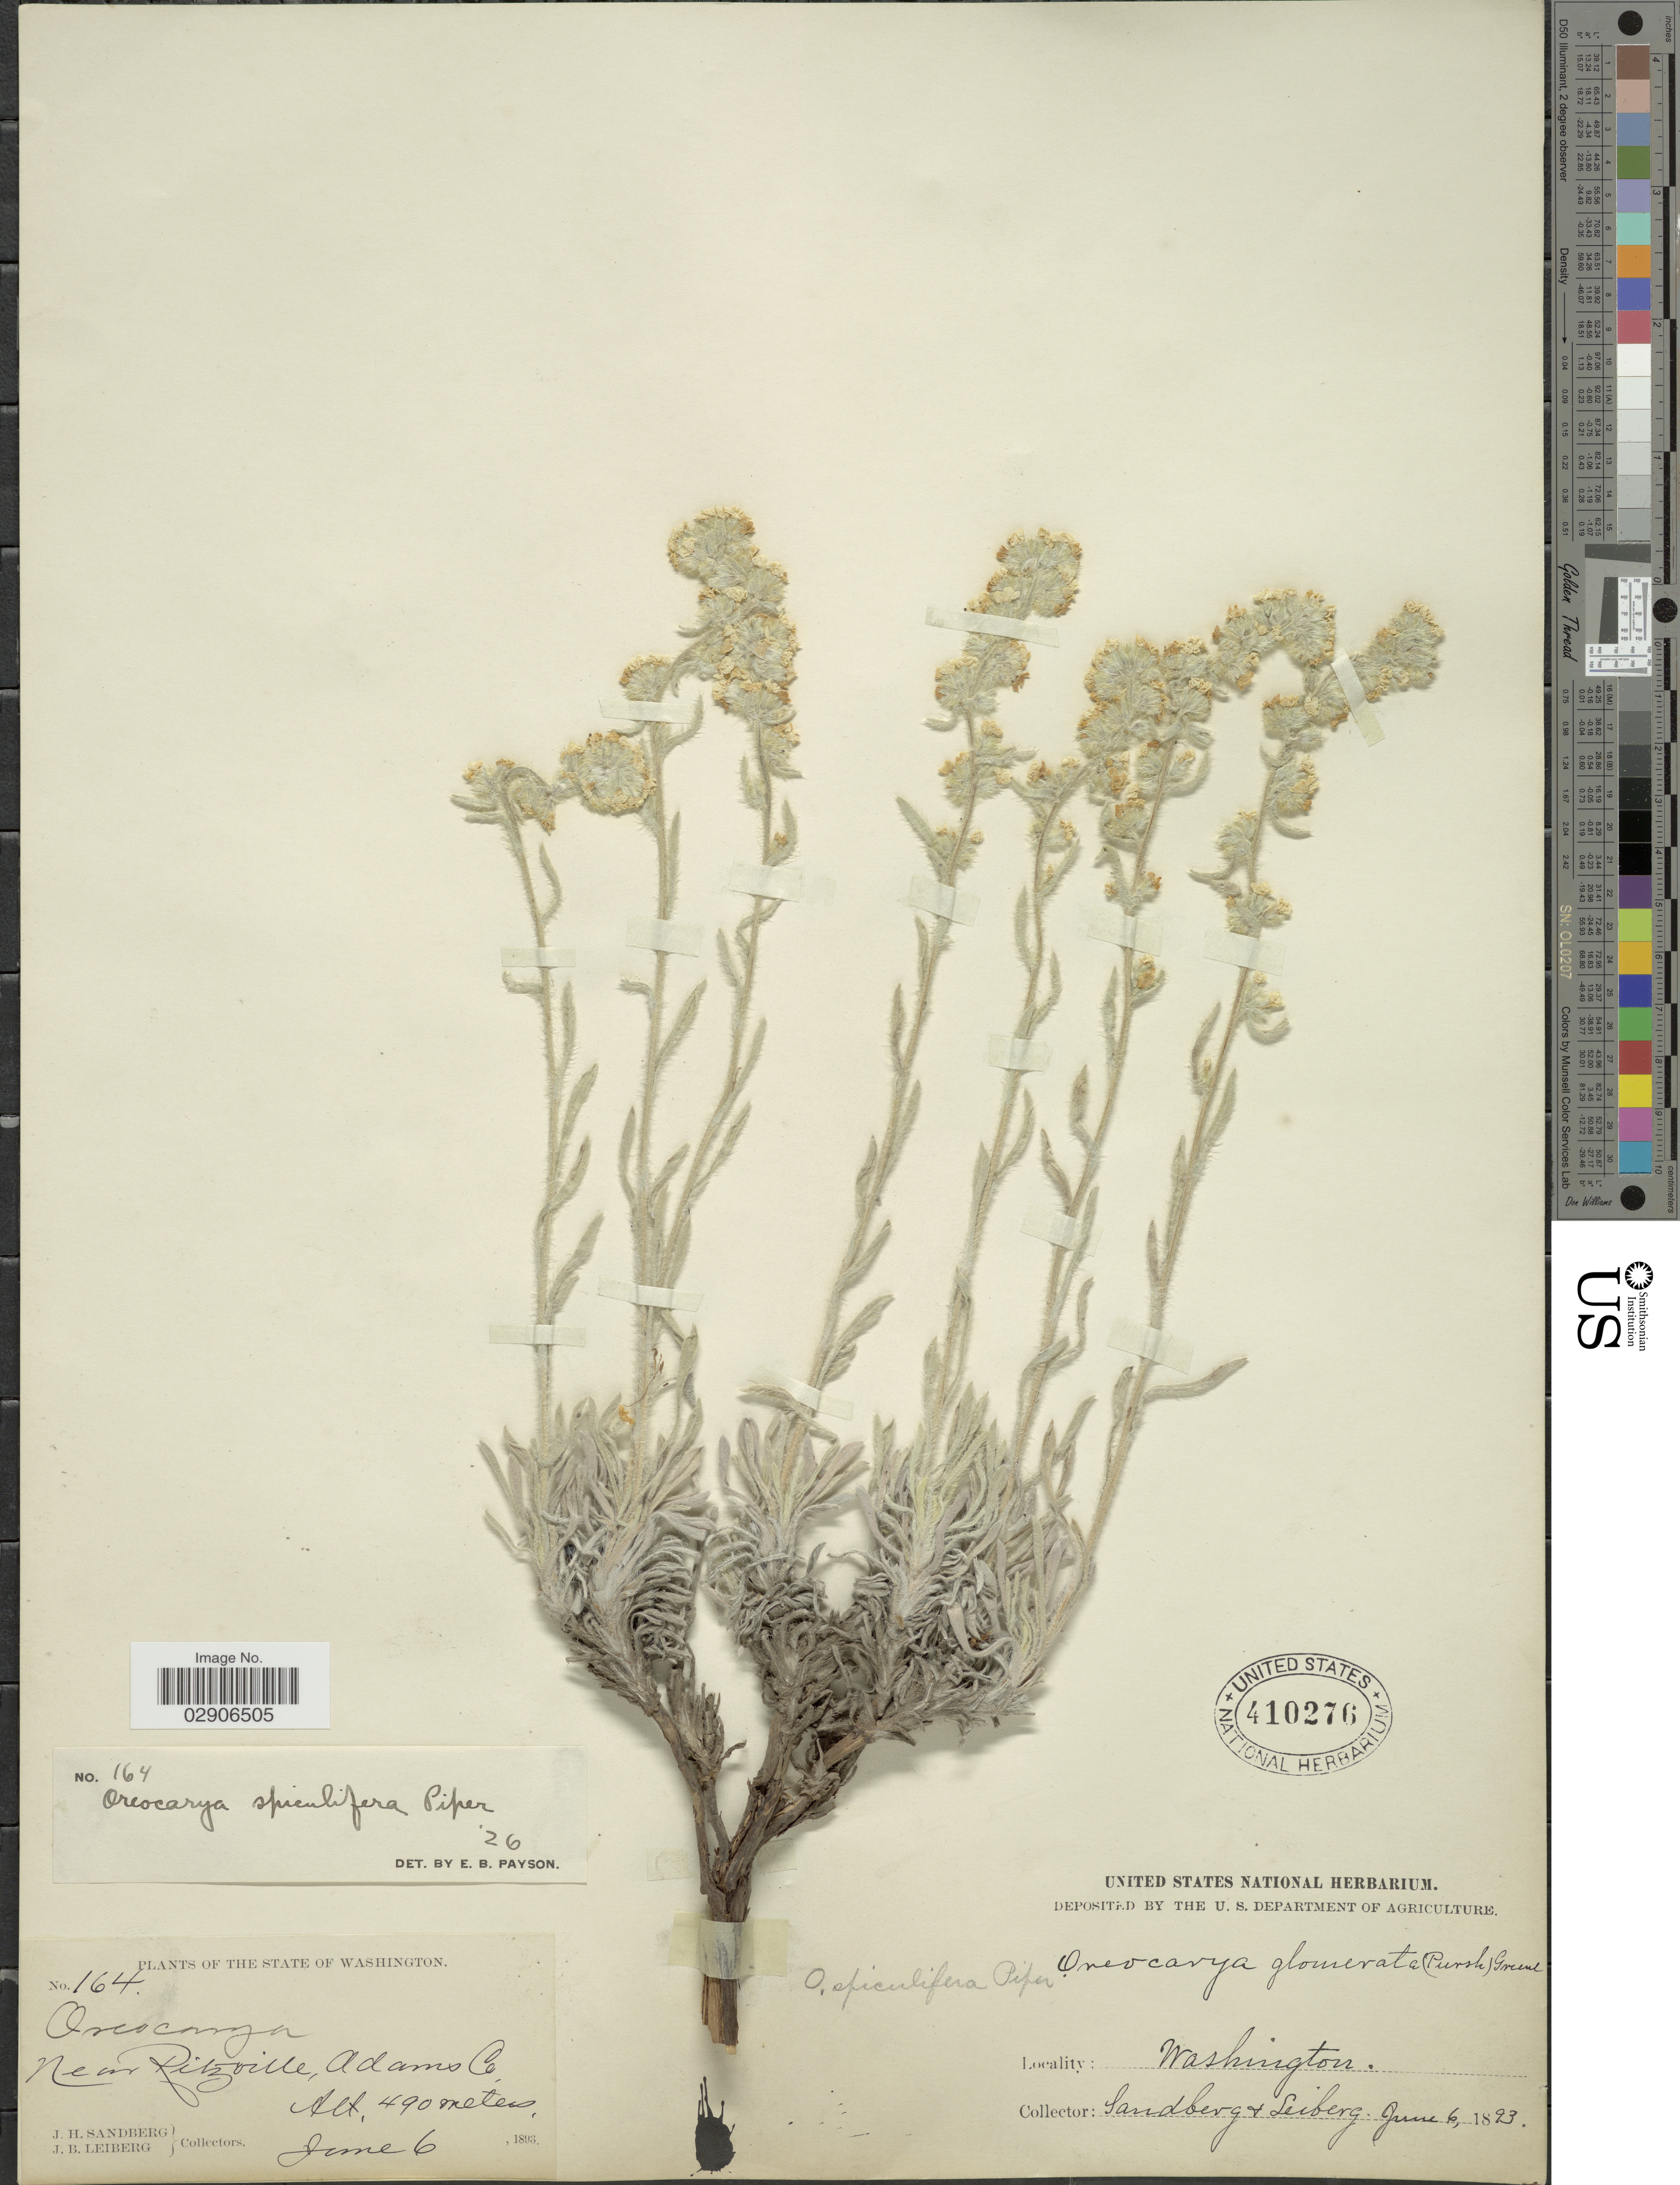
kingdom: Plantae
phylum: Tracheophyta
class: Magnoliopsida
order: Boraginales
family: Boraginaceae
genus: Oreocarya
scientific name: Oreocarya spiculifera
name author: Piper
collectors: J. H. Sandberg & J. B. Leiberg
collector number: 164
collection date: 1893-06-06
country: United States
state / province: Washington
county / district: Adams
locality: Near Ritzville, Adams Co.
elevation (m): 490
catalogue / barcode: US 410276